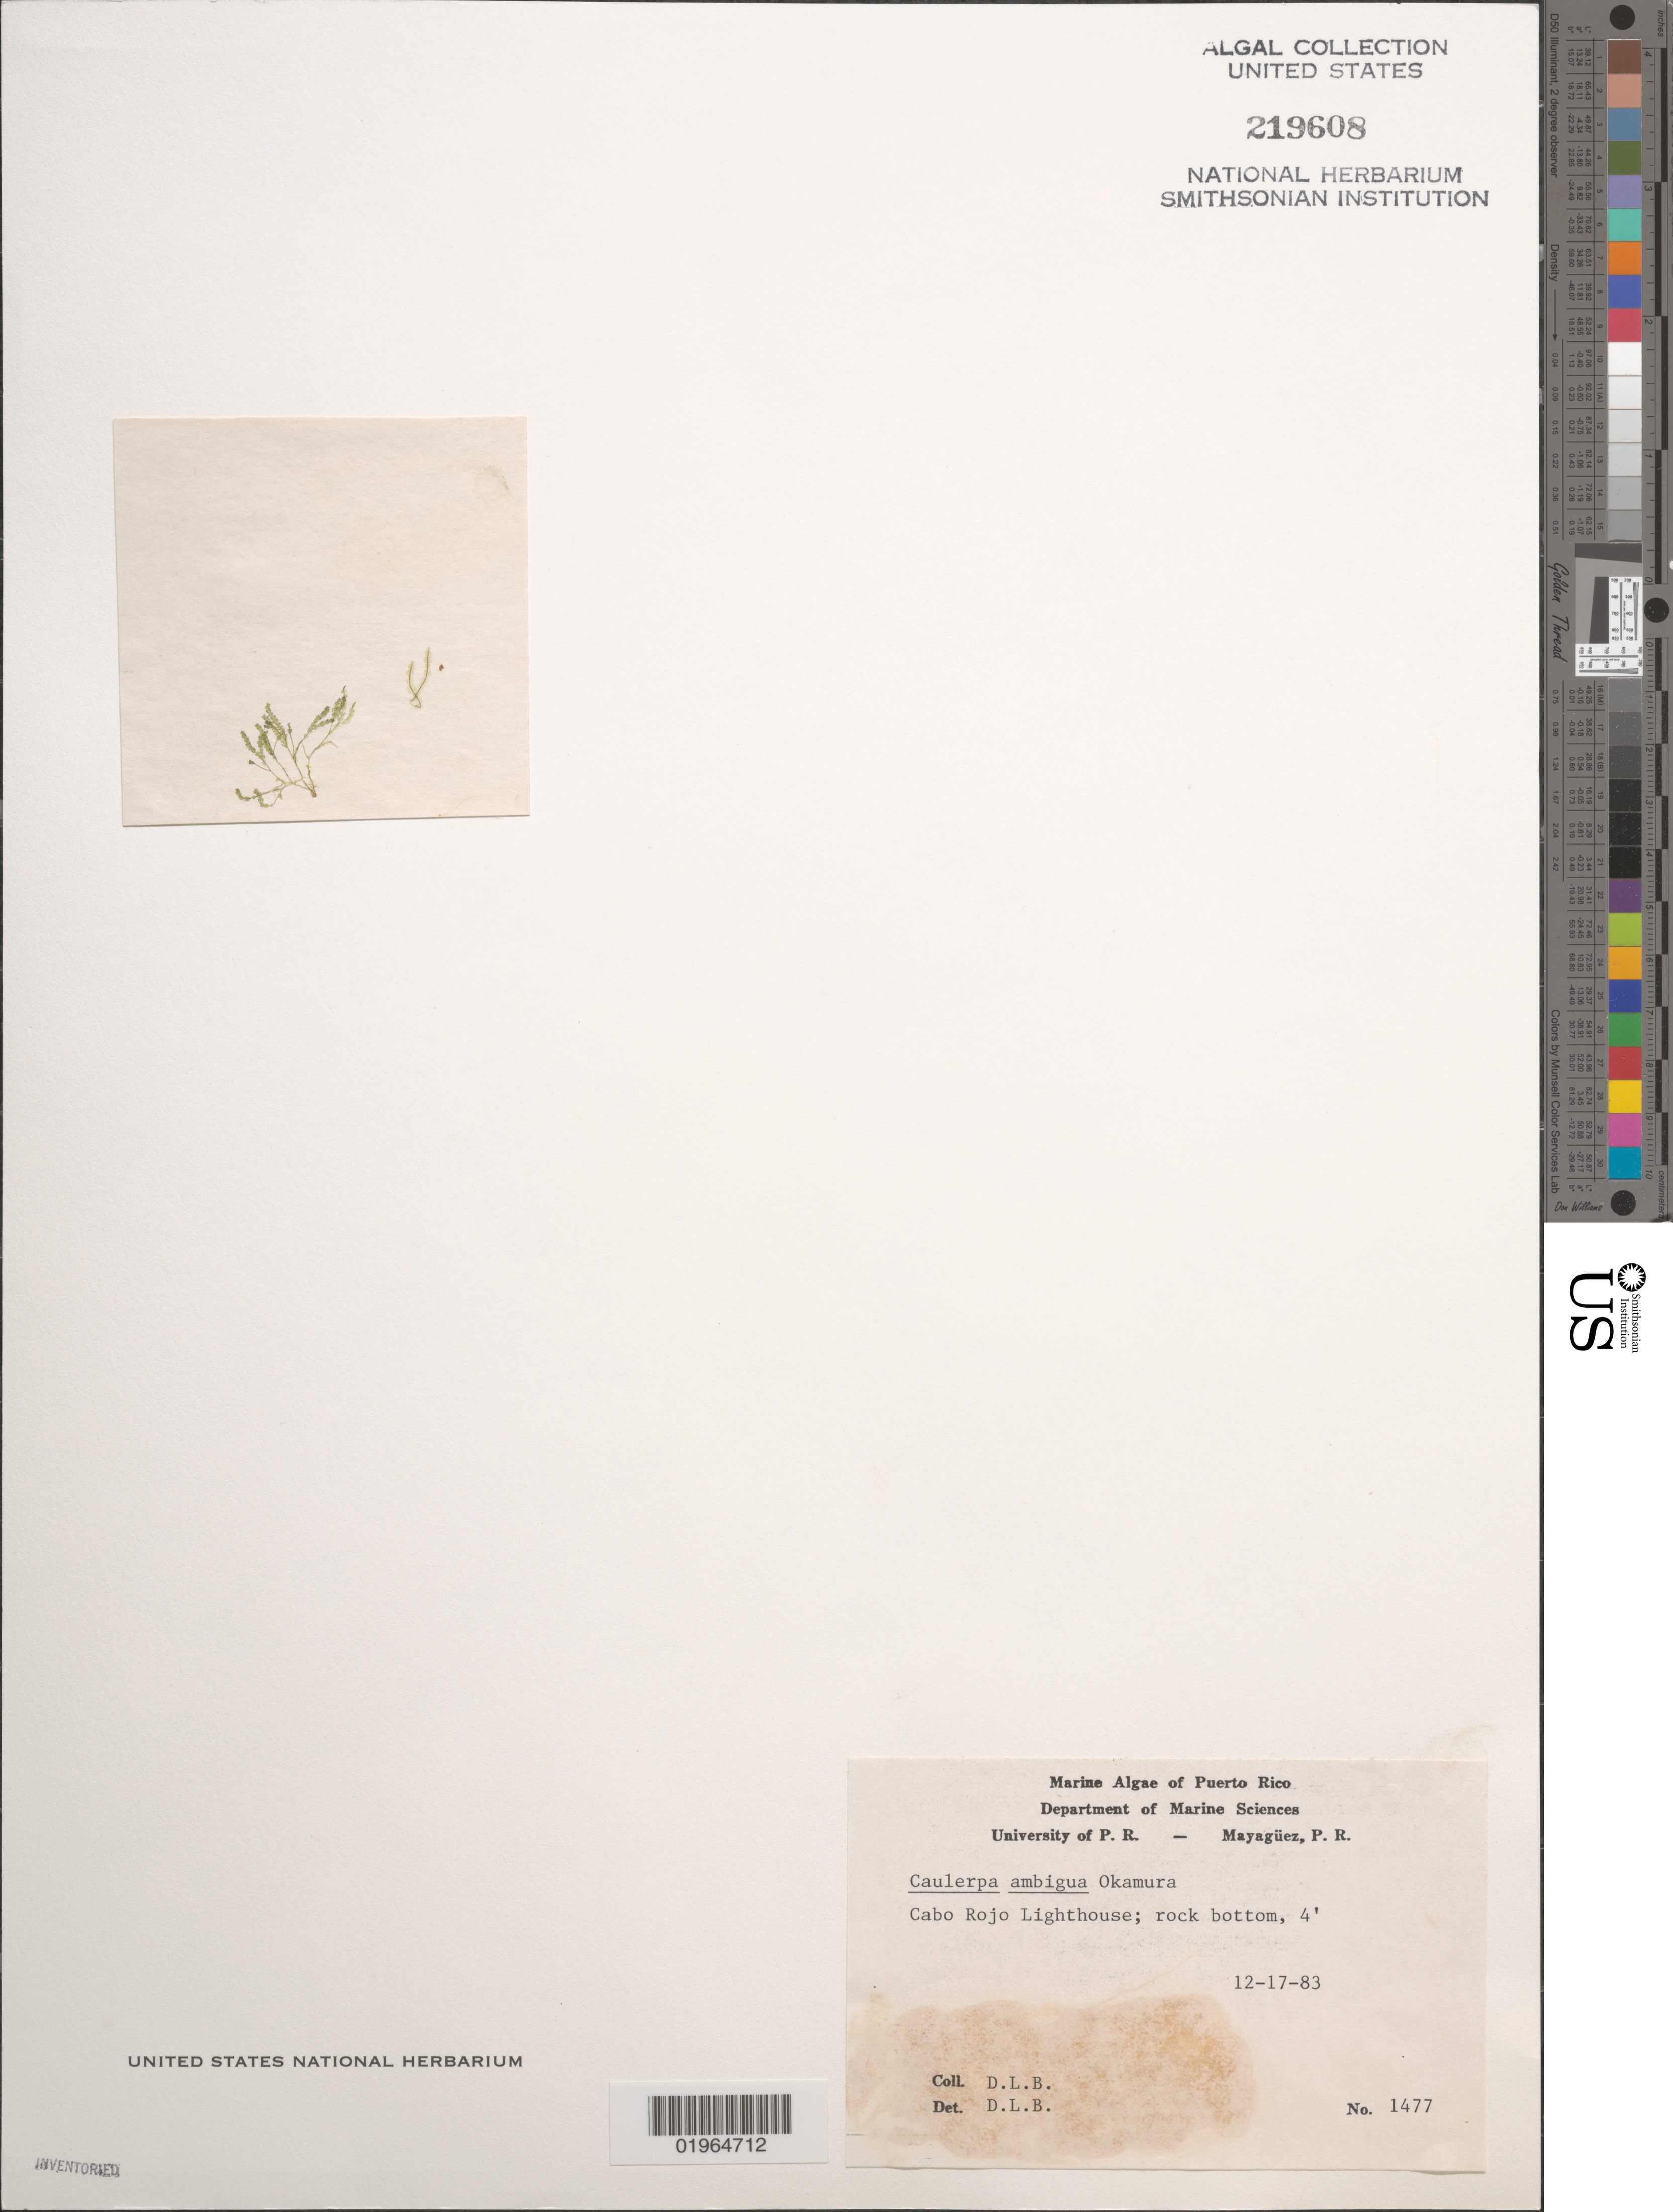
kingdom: Plantae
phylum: Chlorophyta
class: Ulvophyceae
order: Bryopsidales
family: Caulerpaceae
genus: Caulerpa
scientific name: Caulerpa ambigua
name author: Okamura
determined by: Ballantine, D. L.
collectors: D.L. Ballantine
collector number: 1477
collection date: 1983-12-17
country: Puerto Rico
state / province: Cabo Rojo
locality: Cabo Rojo Lighthouse.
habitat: Rock bottom.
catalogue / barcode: US 219608